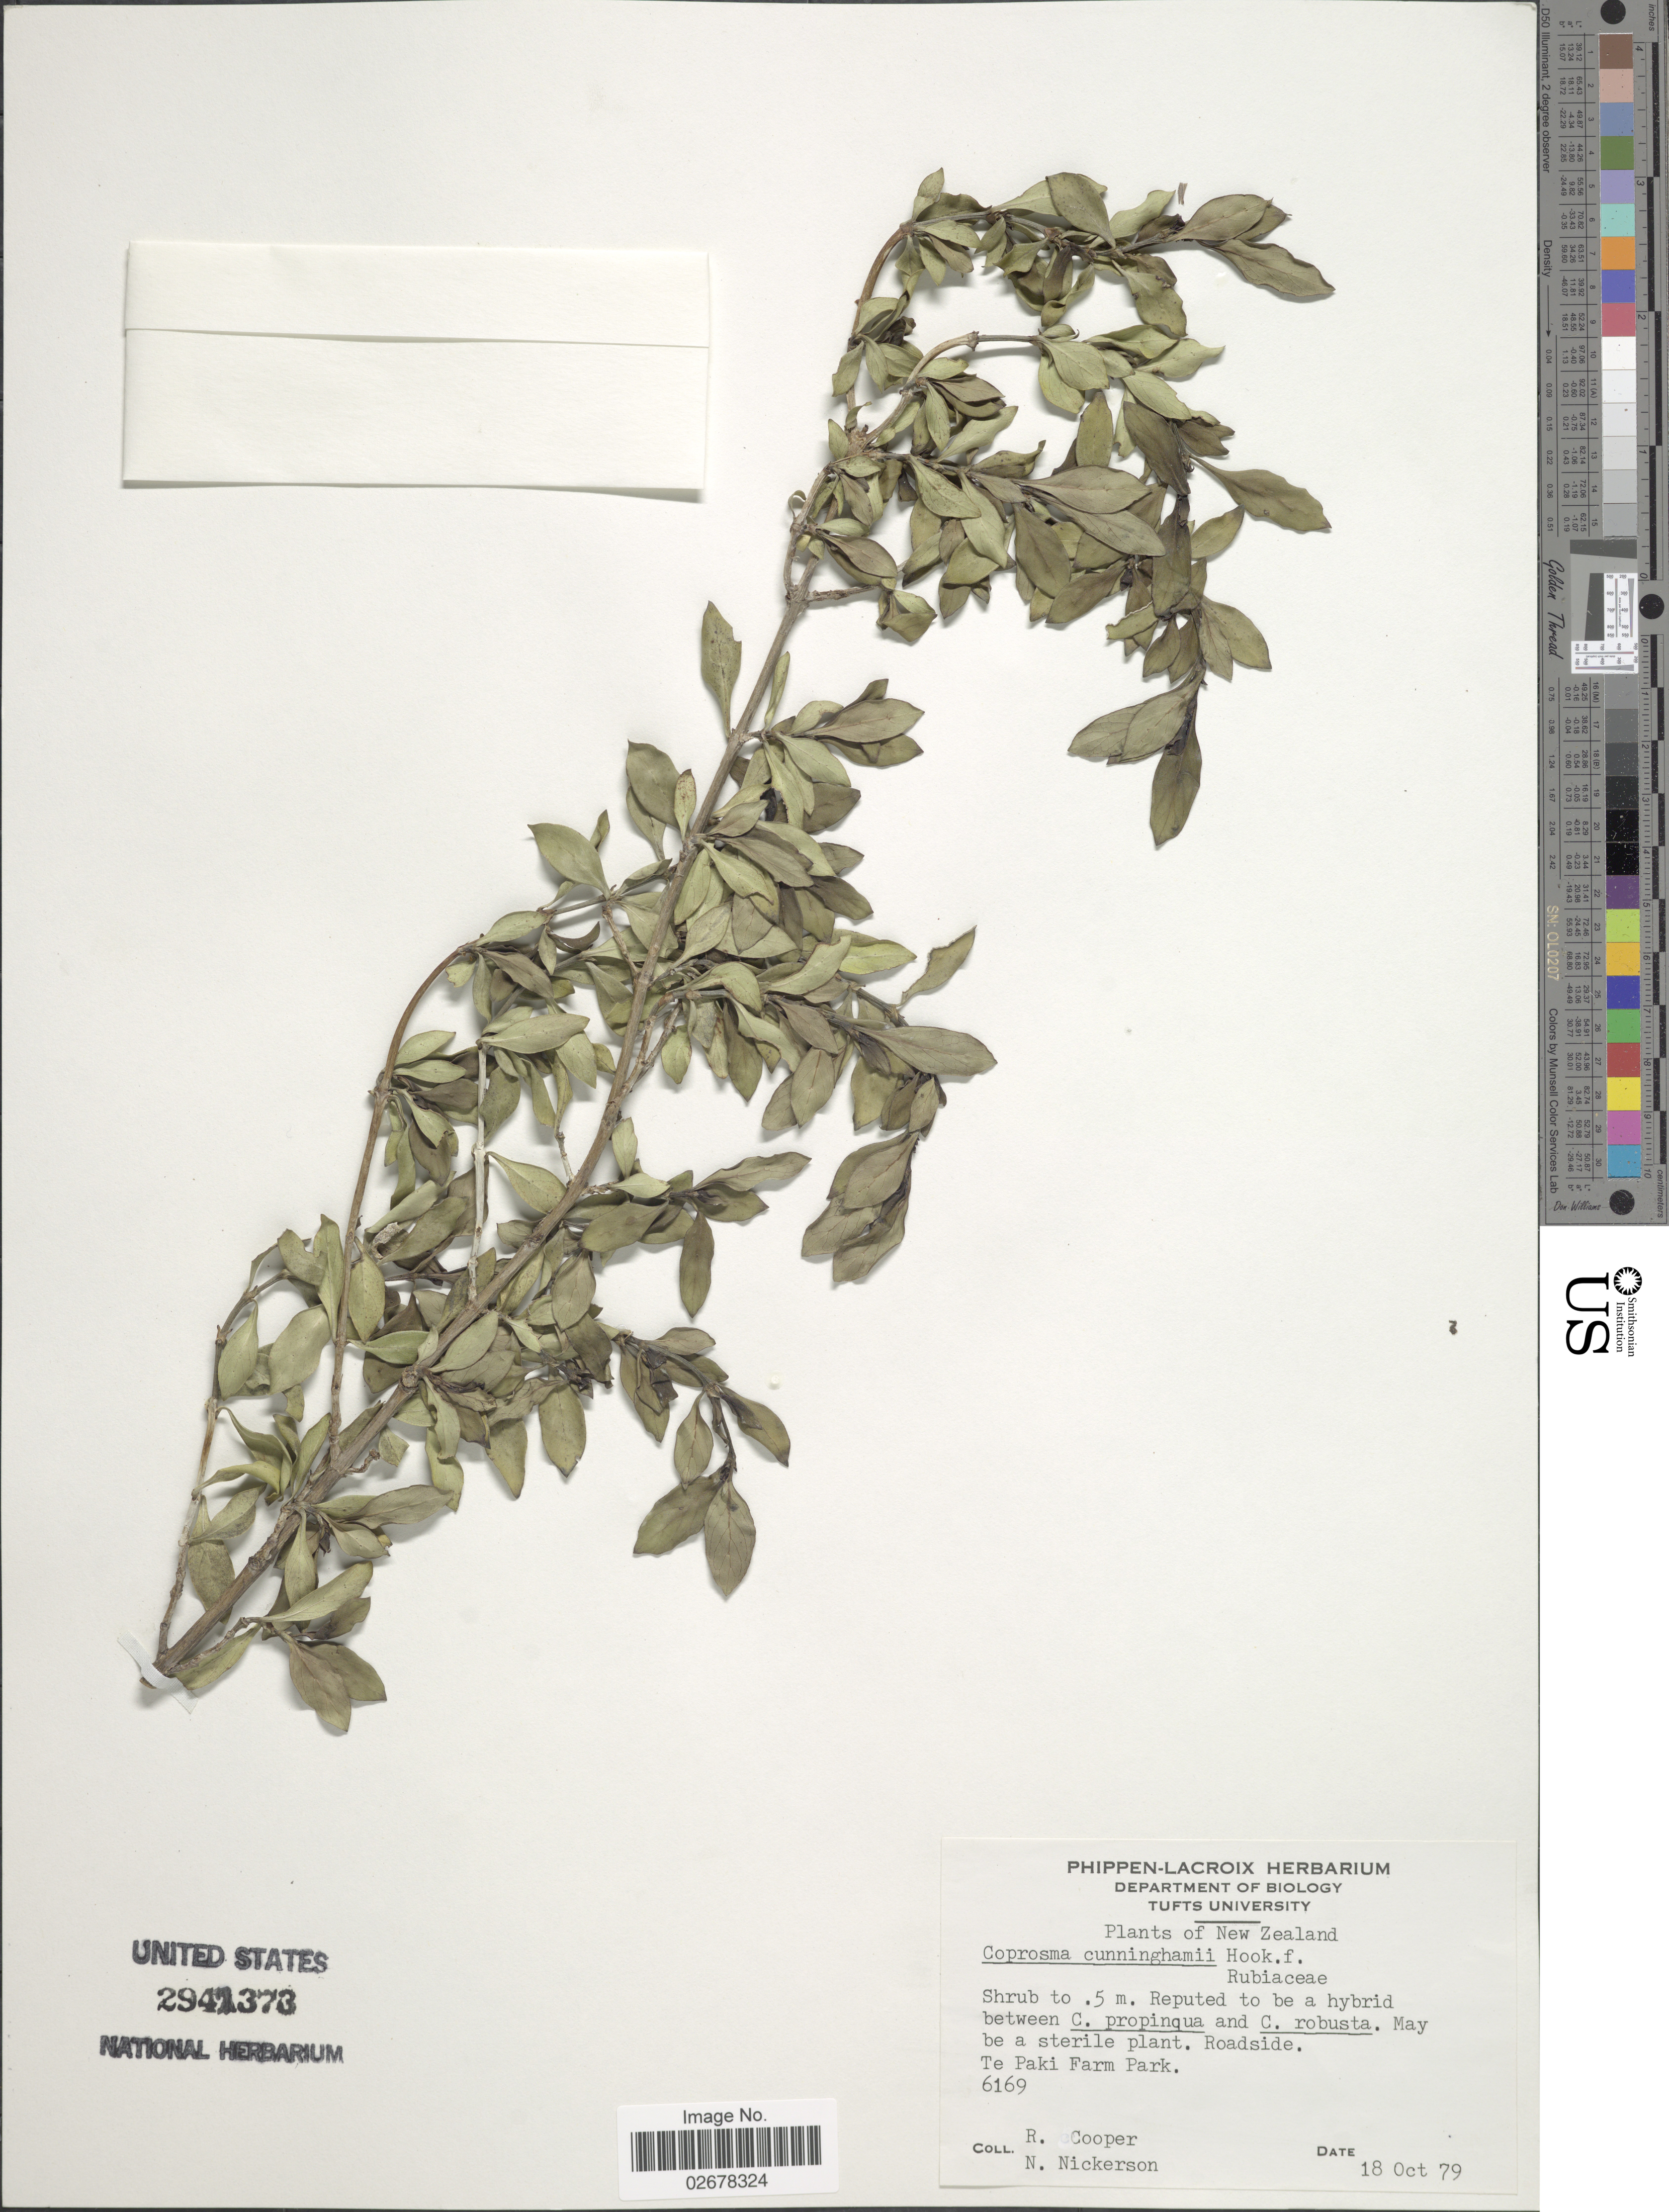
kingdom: Plantae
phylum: Tracheophyta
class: Magnoliopsida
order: Gentianales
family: Rubiaceae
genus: Coprosma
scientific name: Coprosma x cunninghamii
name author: Hook. f.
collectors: R. Cooper & N. Nickerson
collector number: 6169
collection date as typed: Transcribed d/m/y: 18/10/79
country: New Zealand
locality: Roadside, Te Paki Farm Park.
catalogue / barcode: US 2941373